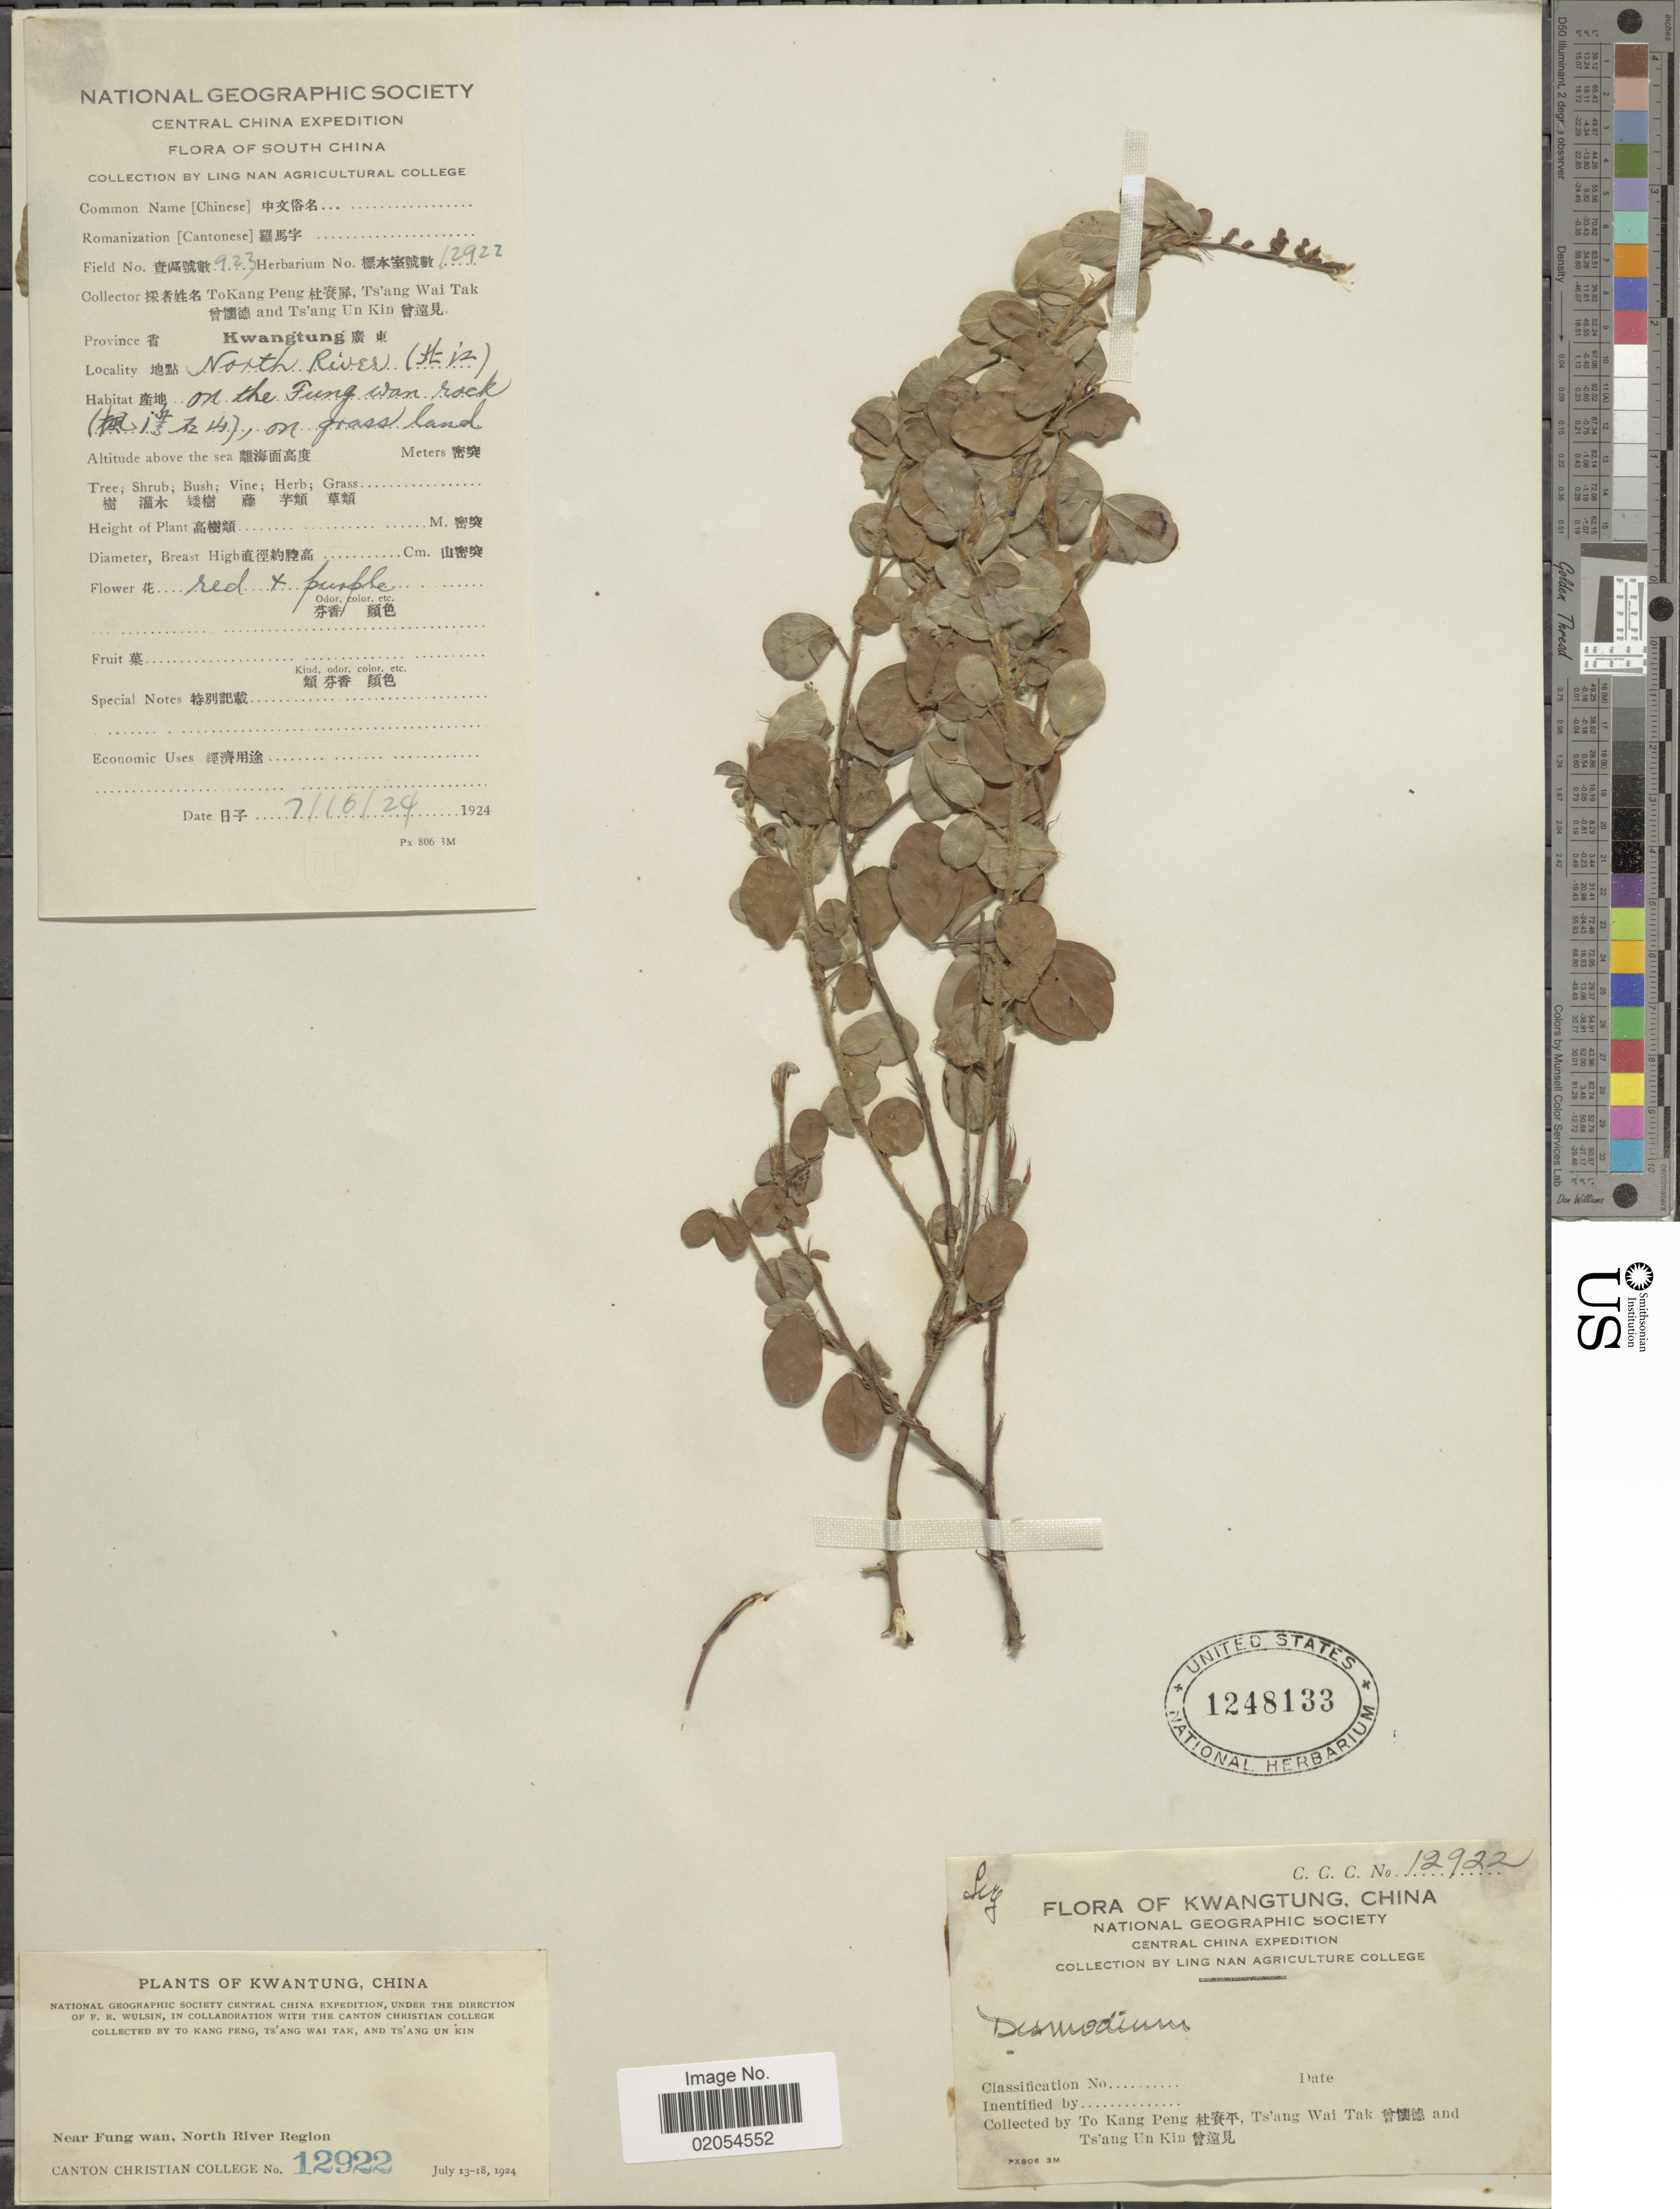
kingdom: Plantae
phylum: Tracheophyta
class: Magnoliopsida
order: Fabales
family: Fabaceae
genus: Desmodium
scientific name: Desmodium sp.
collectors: To Kang P'eng, W. T. Tsang & U. K. Tsang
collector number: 12922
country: China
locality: Central China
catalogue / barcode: US 1248133